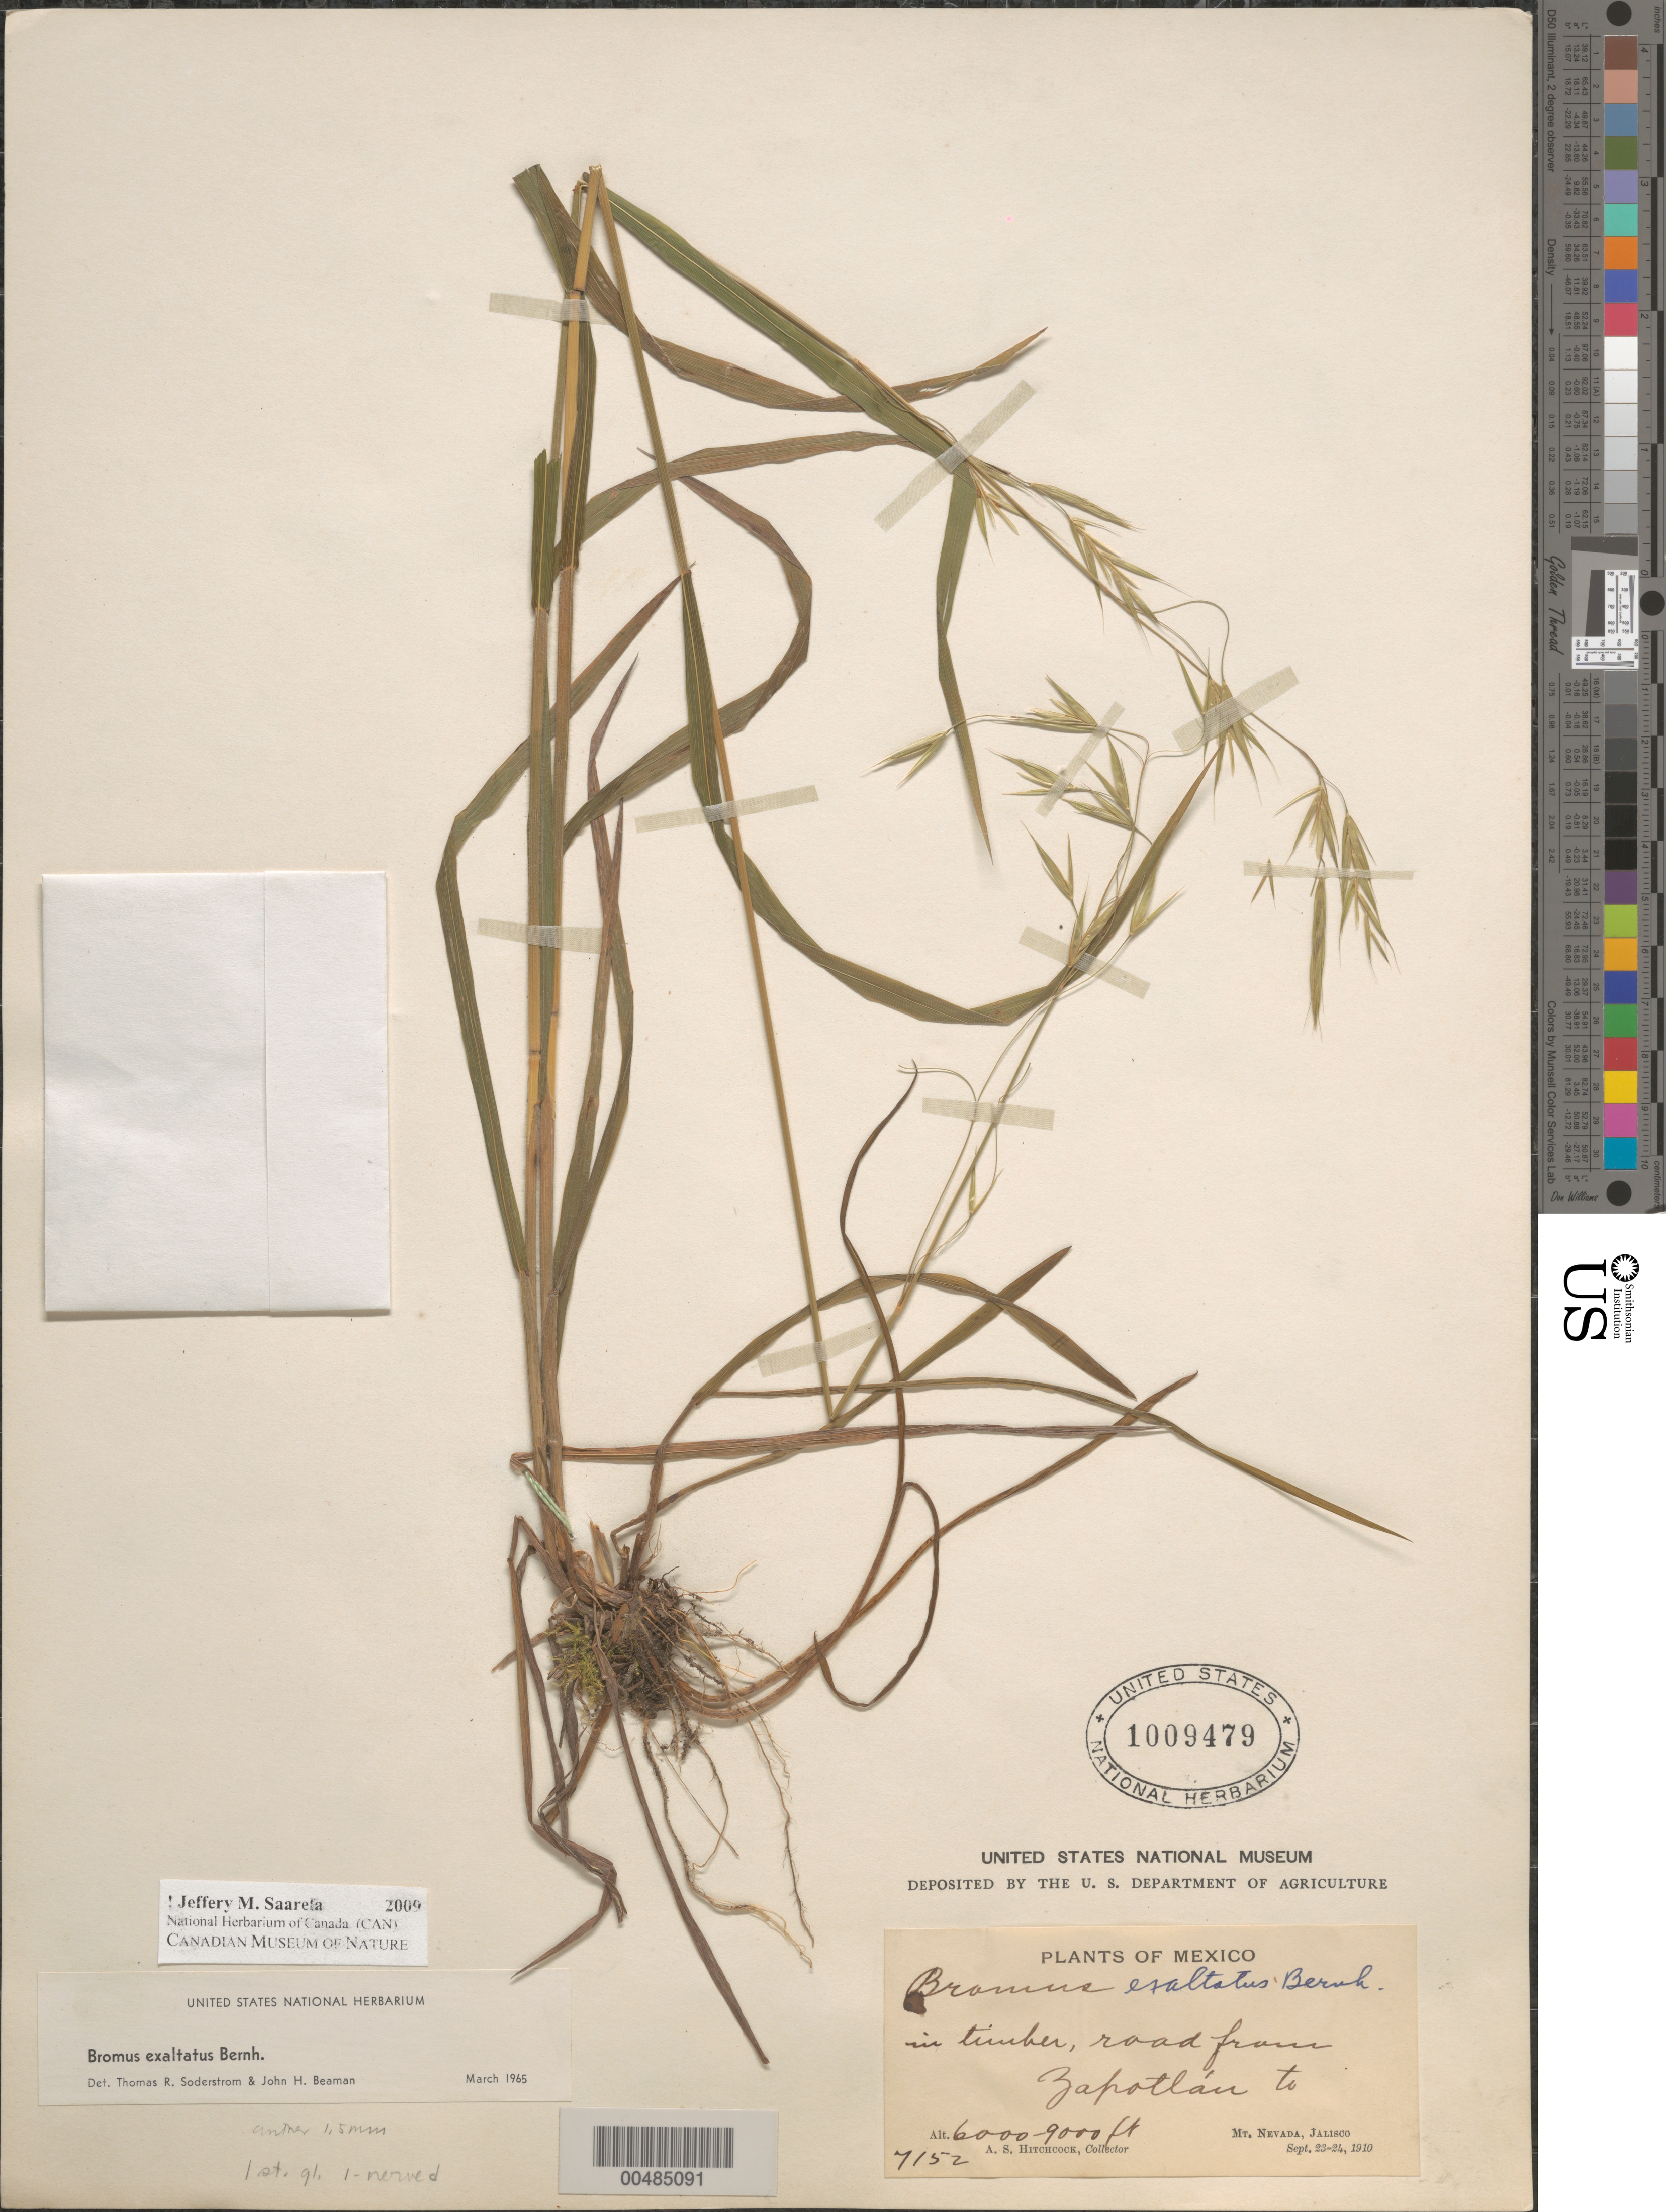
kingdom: Plantae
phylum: Tracheophyta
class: Liliopsida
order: Poales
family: Poaceae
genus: Bromus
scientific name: Bromus exaltatus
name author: Bernhardi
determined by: Soderstrom, T. R.; Beaman, J. H.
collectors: A. S. Hitchcock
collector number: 7152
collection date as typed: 23 Sep 1910 to 24 Sep 1910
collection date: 1910-09-23/1910-09-24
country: Mexico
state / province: Jalisco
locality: Road from Zapotlán to Mt. Nevada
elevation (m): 1829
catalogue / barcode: US 1009479